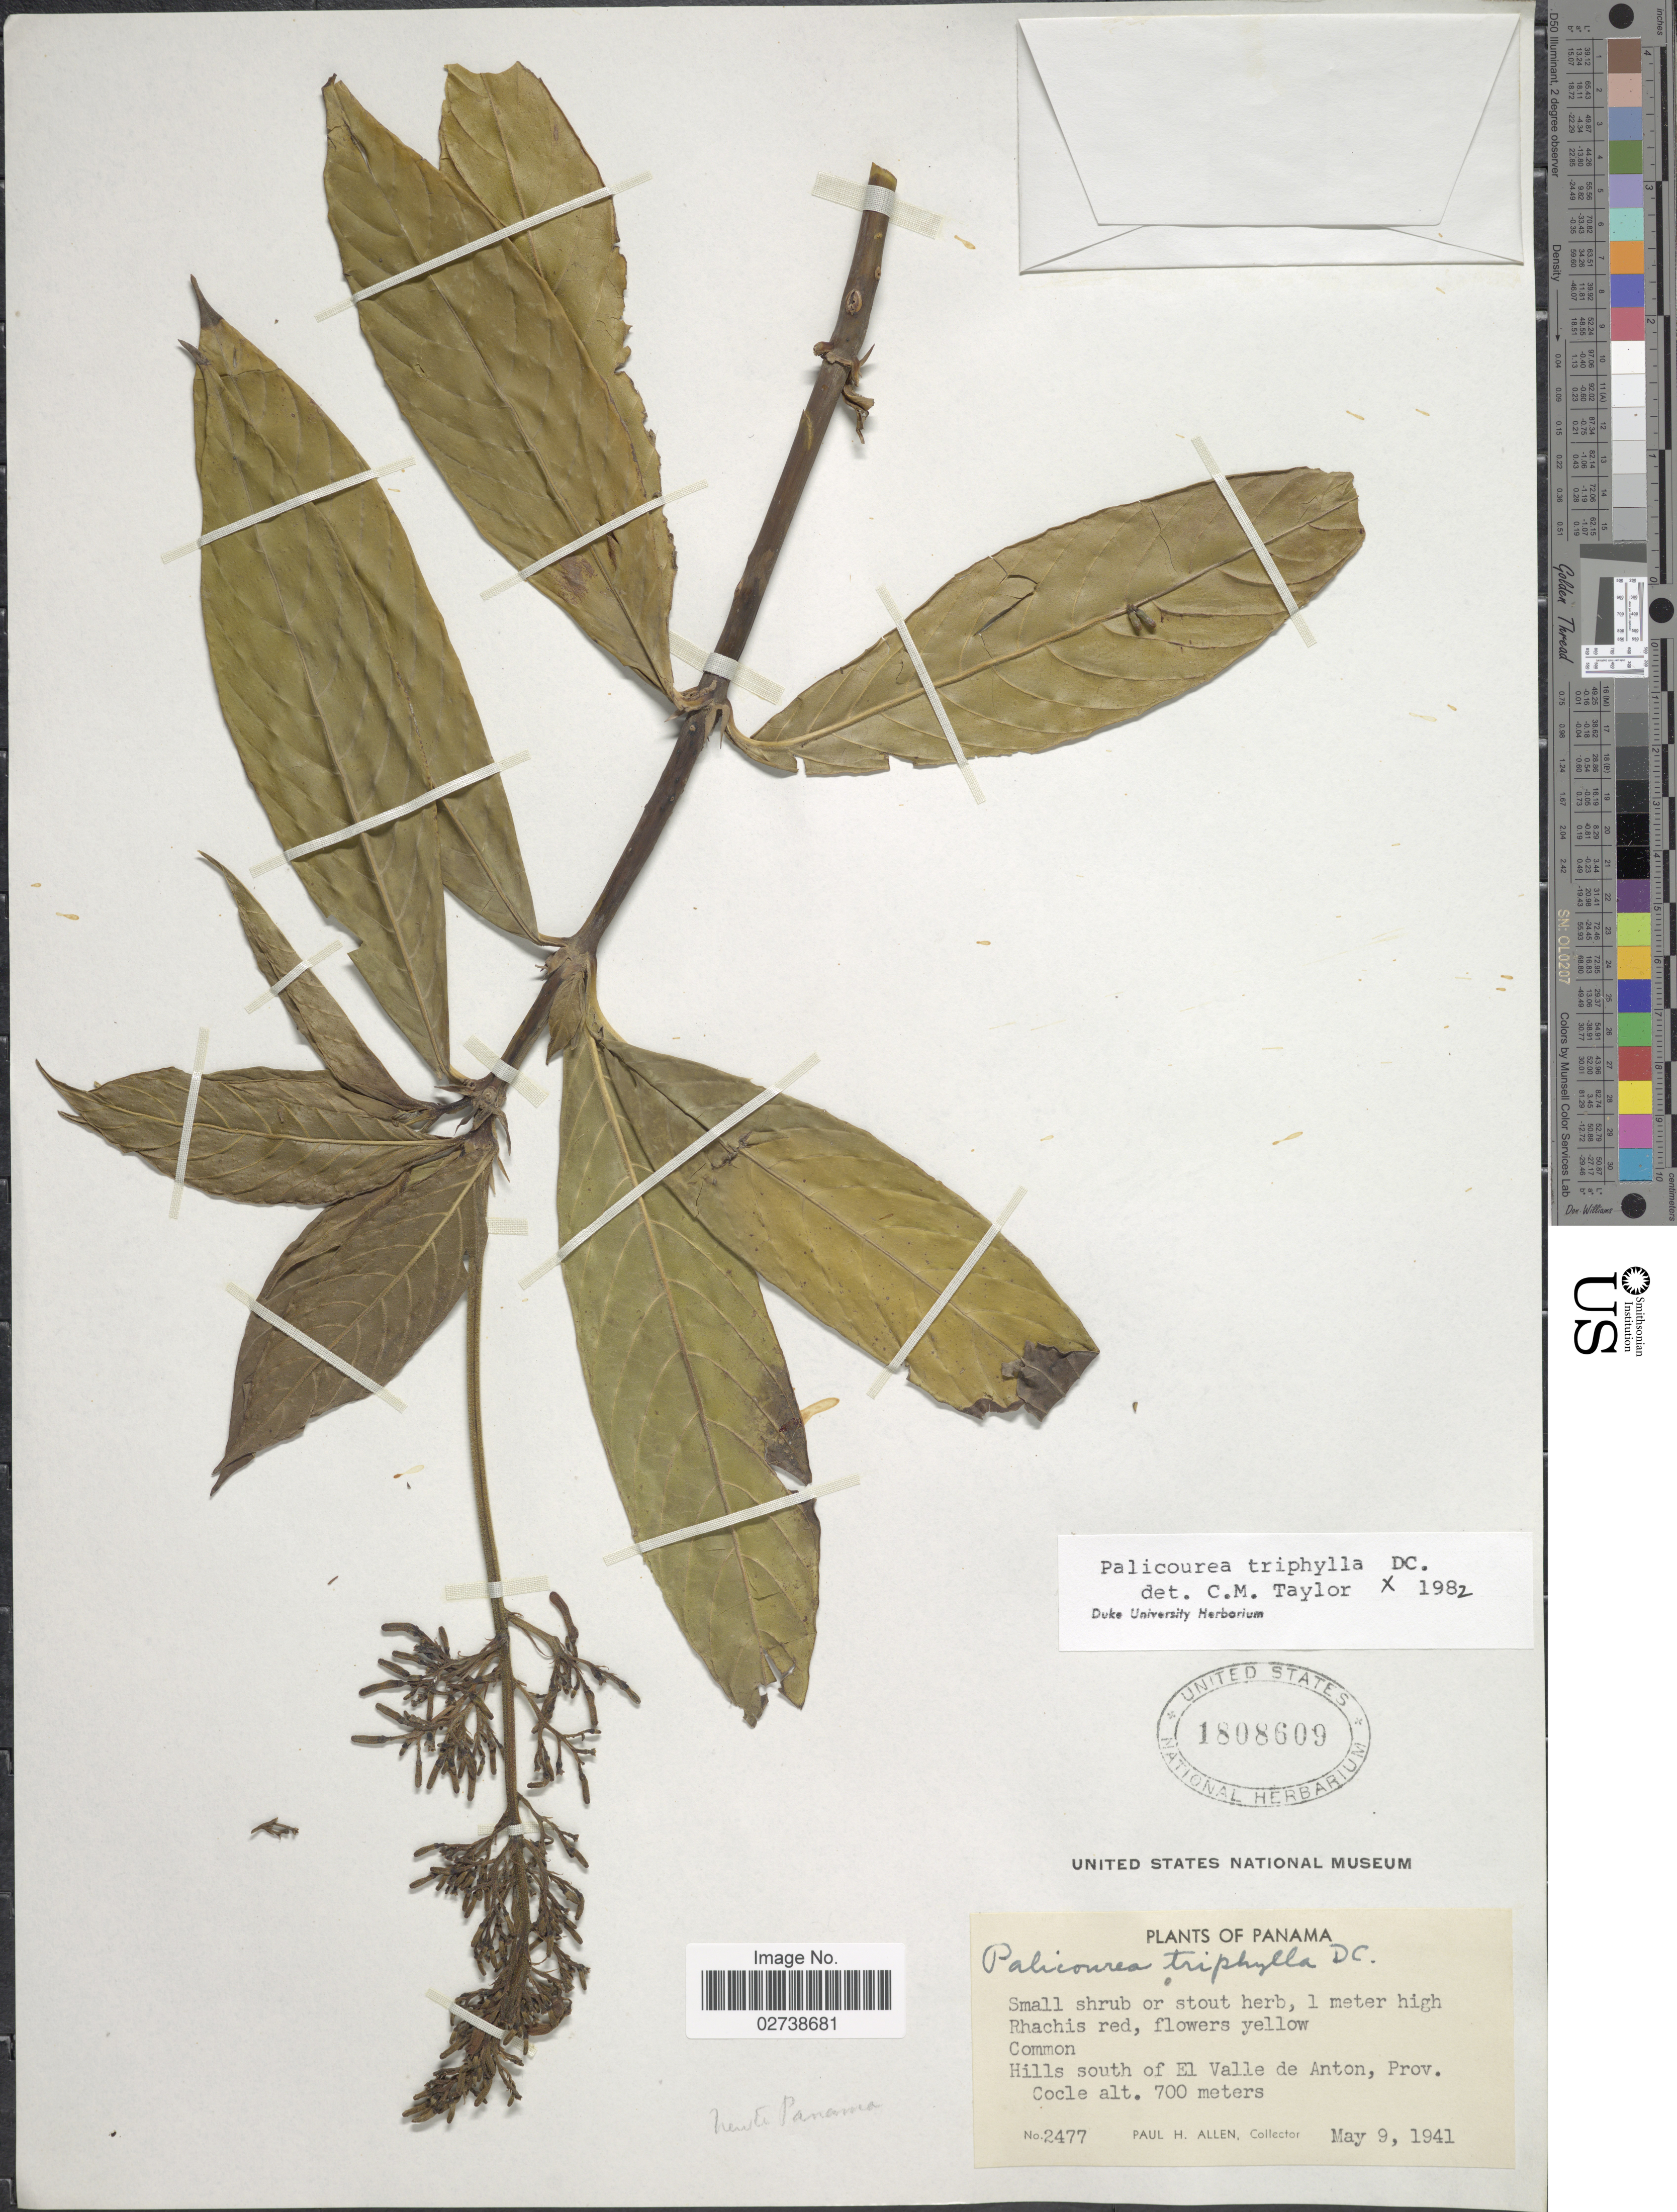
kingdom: Plantae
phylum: Tracheophyta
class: Magnoliopsida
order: Gentianales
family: Rubiaceae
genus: Palicourea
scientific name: Palicourea triphylla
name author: DC.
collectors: P. H. Allen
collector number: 2477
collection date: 1941-05-09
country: Panama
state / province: Coclé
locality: Common, Hills south of El Valle de Anton.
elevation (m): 700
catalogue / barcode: US 1808609